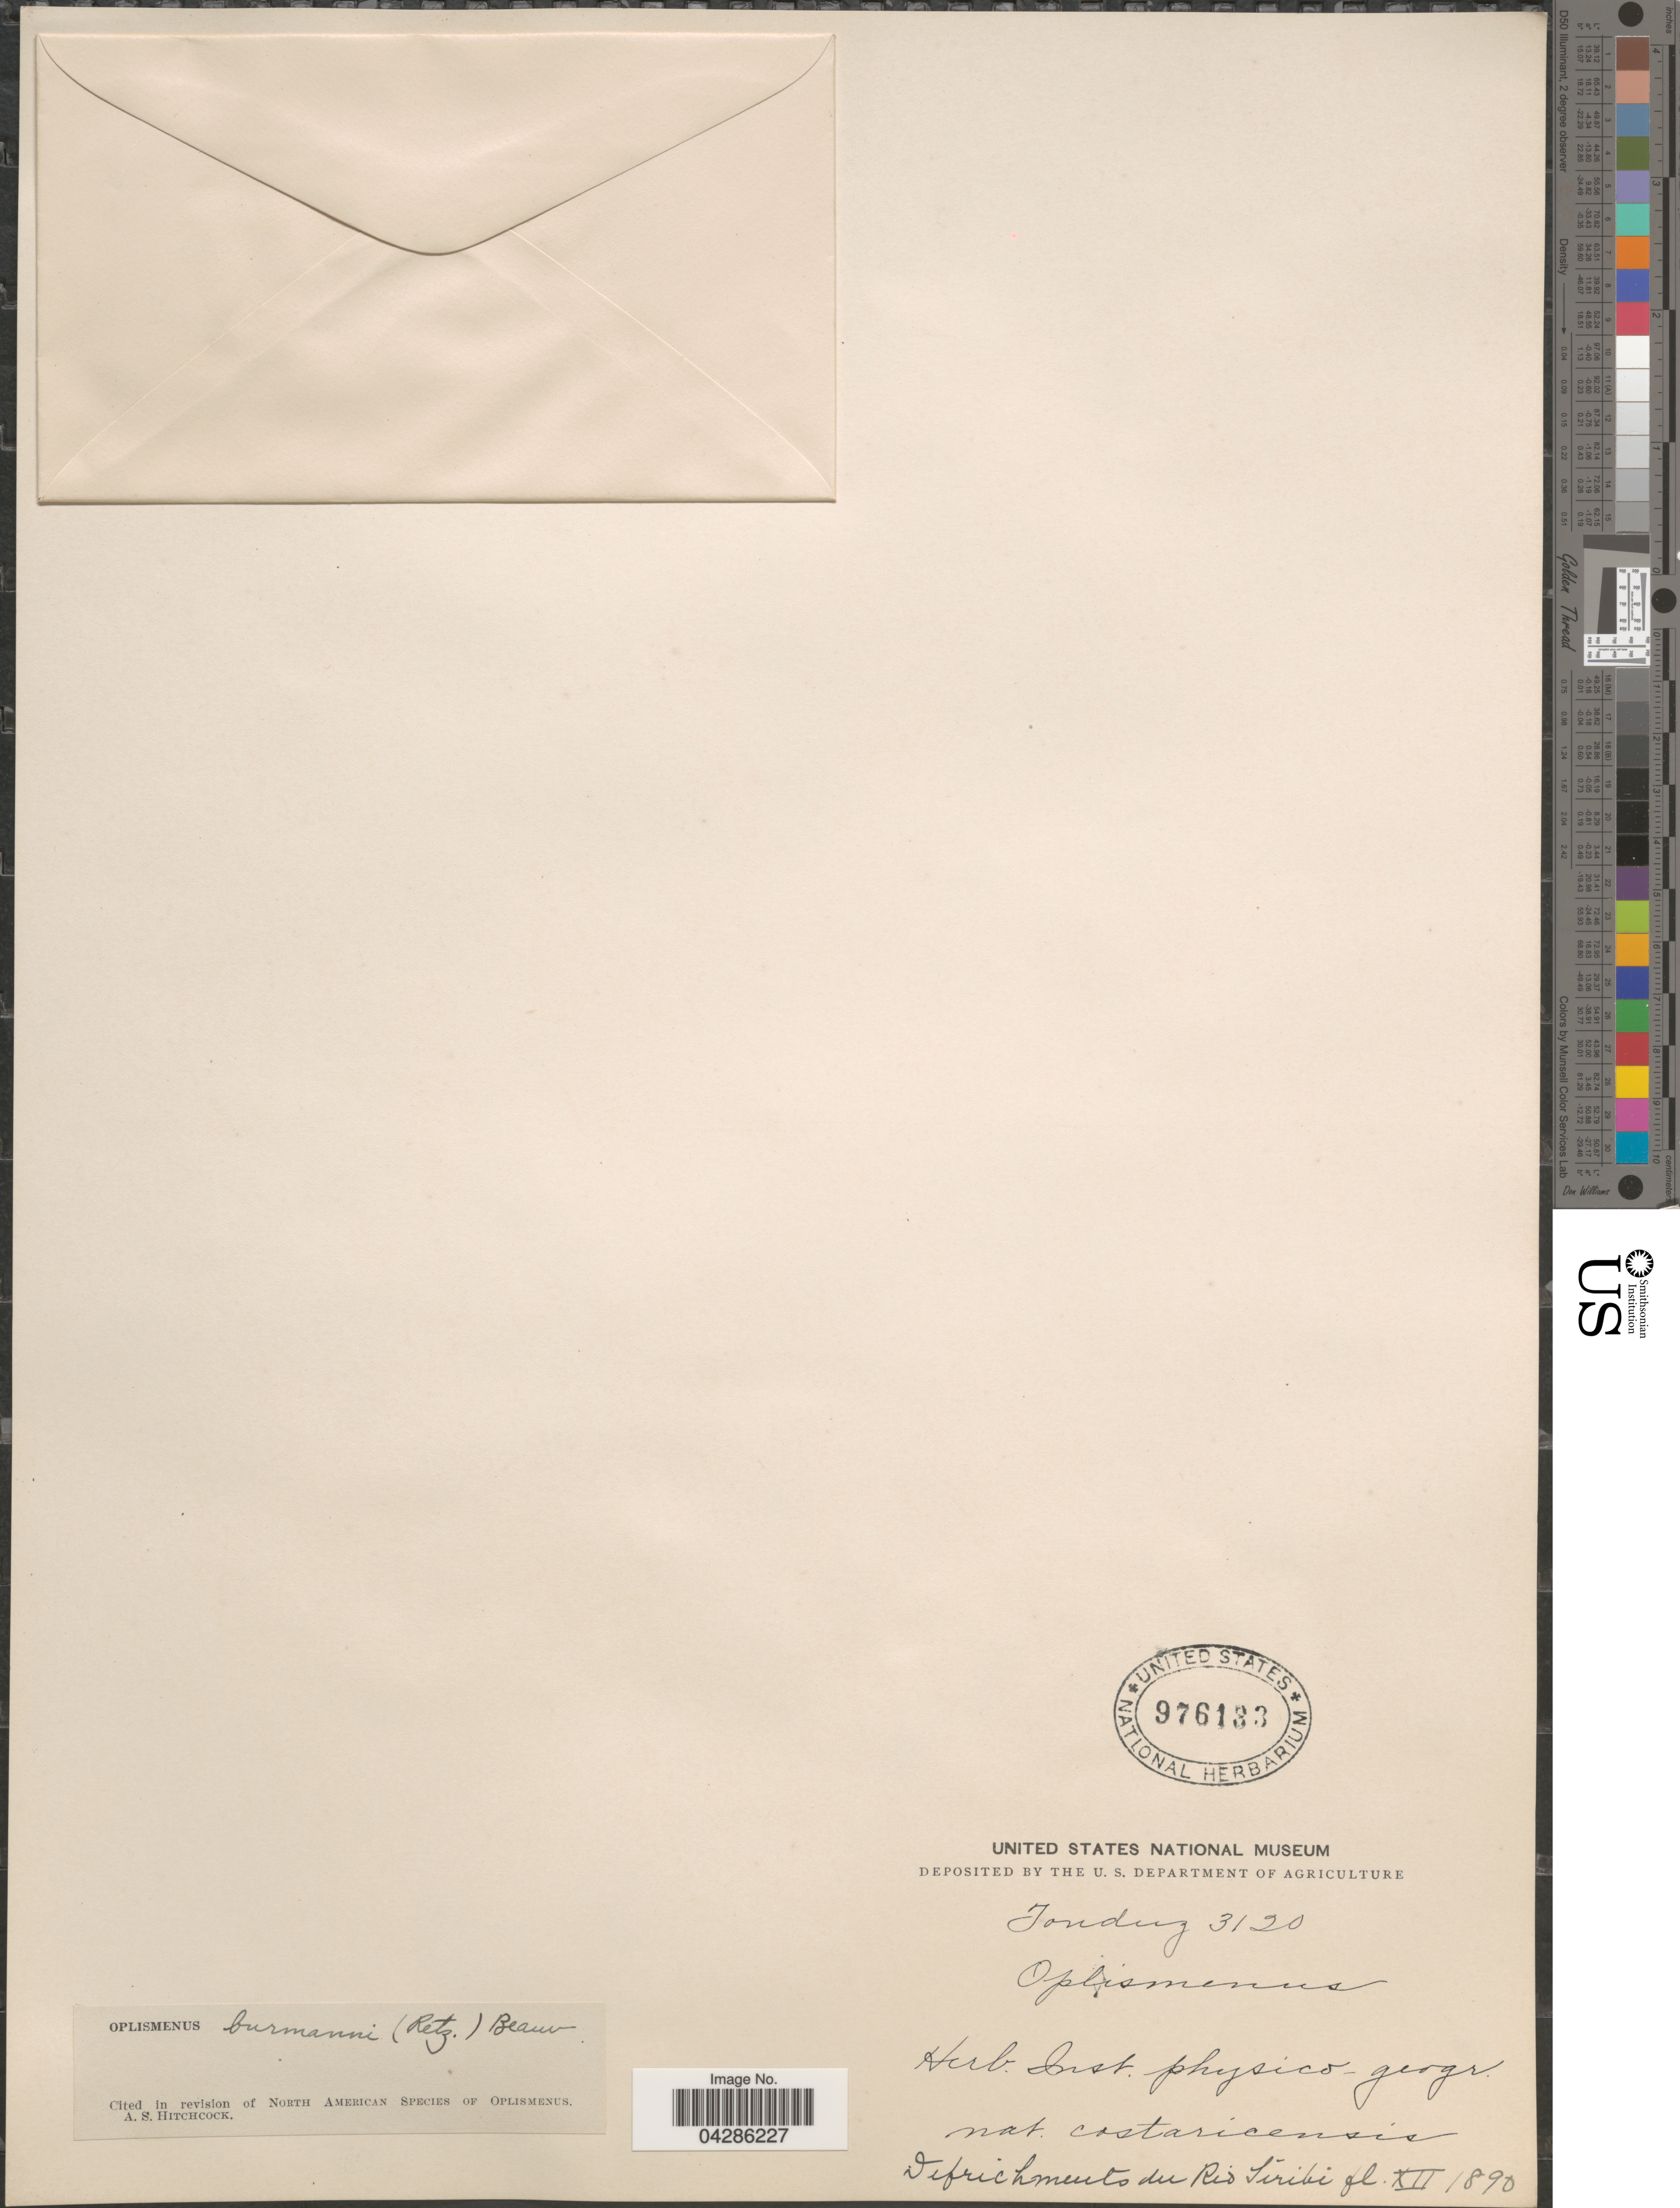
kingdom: Plantae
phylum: Tracheophyta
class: Liliopsida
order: Poales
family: Poaceae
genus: Oplismenus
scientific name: Oplismenus burmannii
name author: (Retz.) P. Beauv.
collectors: Tonduz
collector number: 3120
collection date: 1890-12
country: Costa Rica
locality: Defrichments du Rio Tiribi.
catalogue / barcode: US 976133